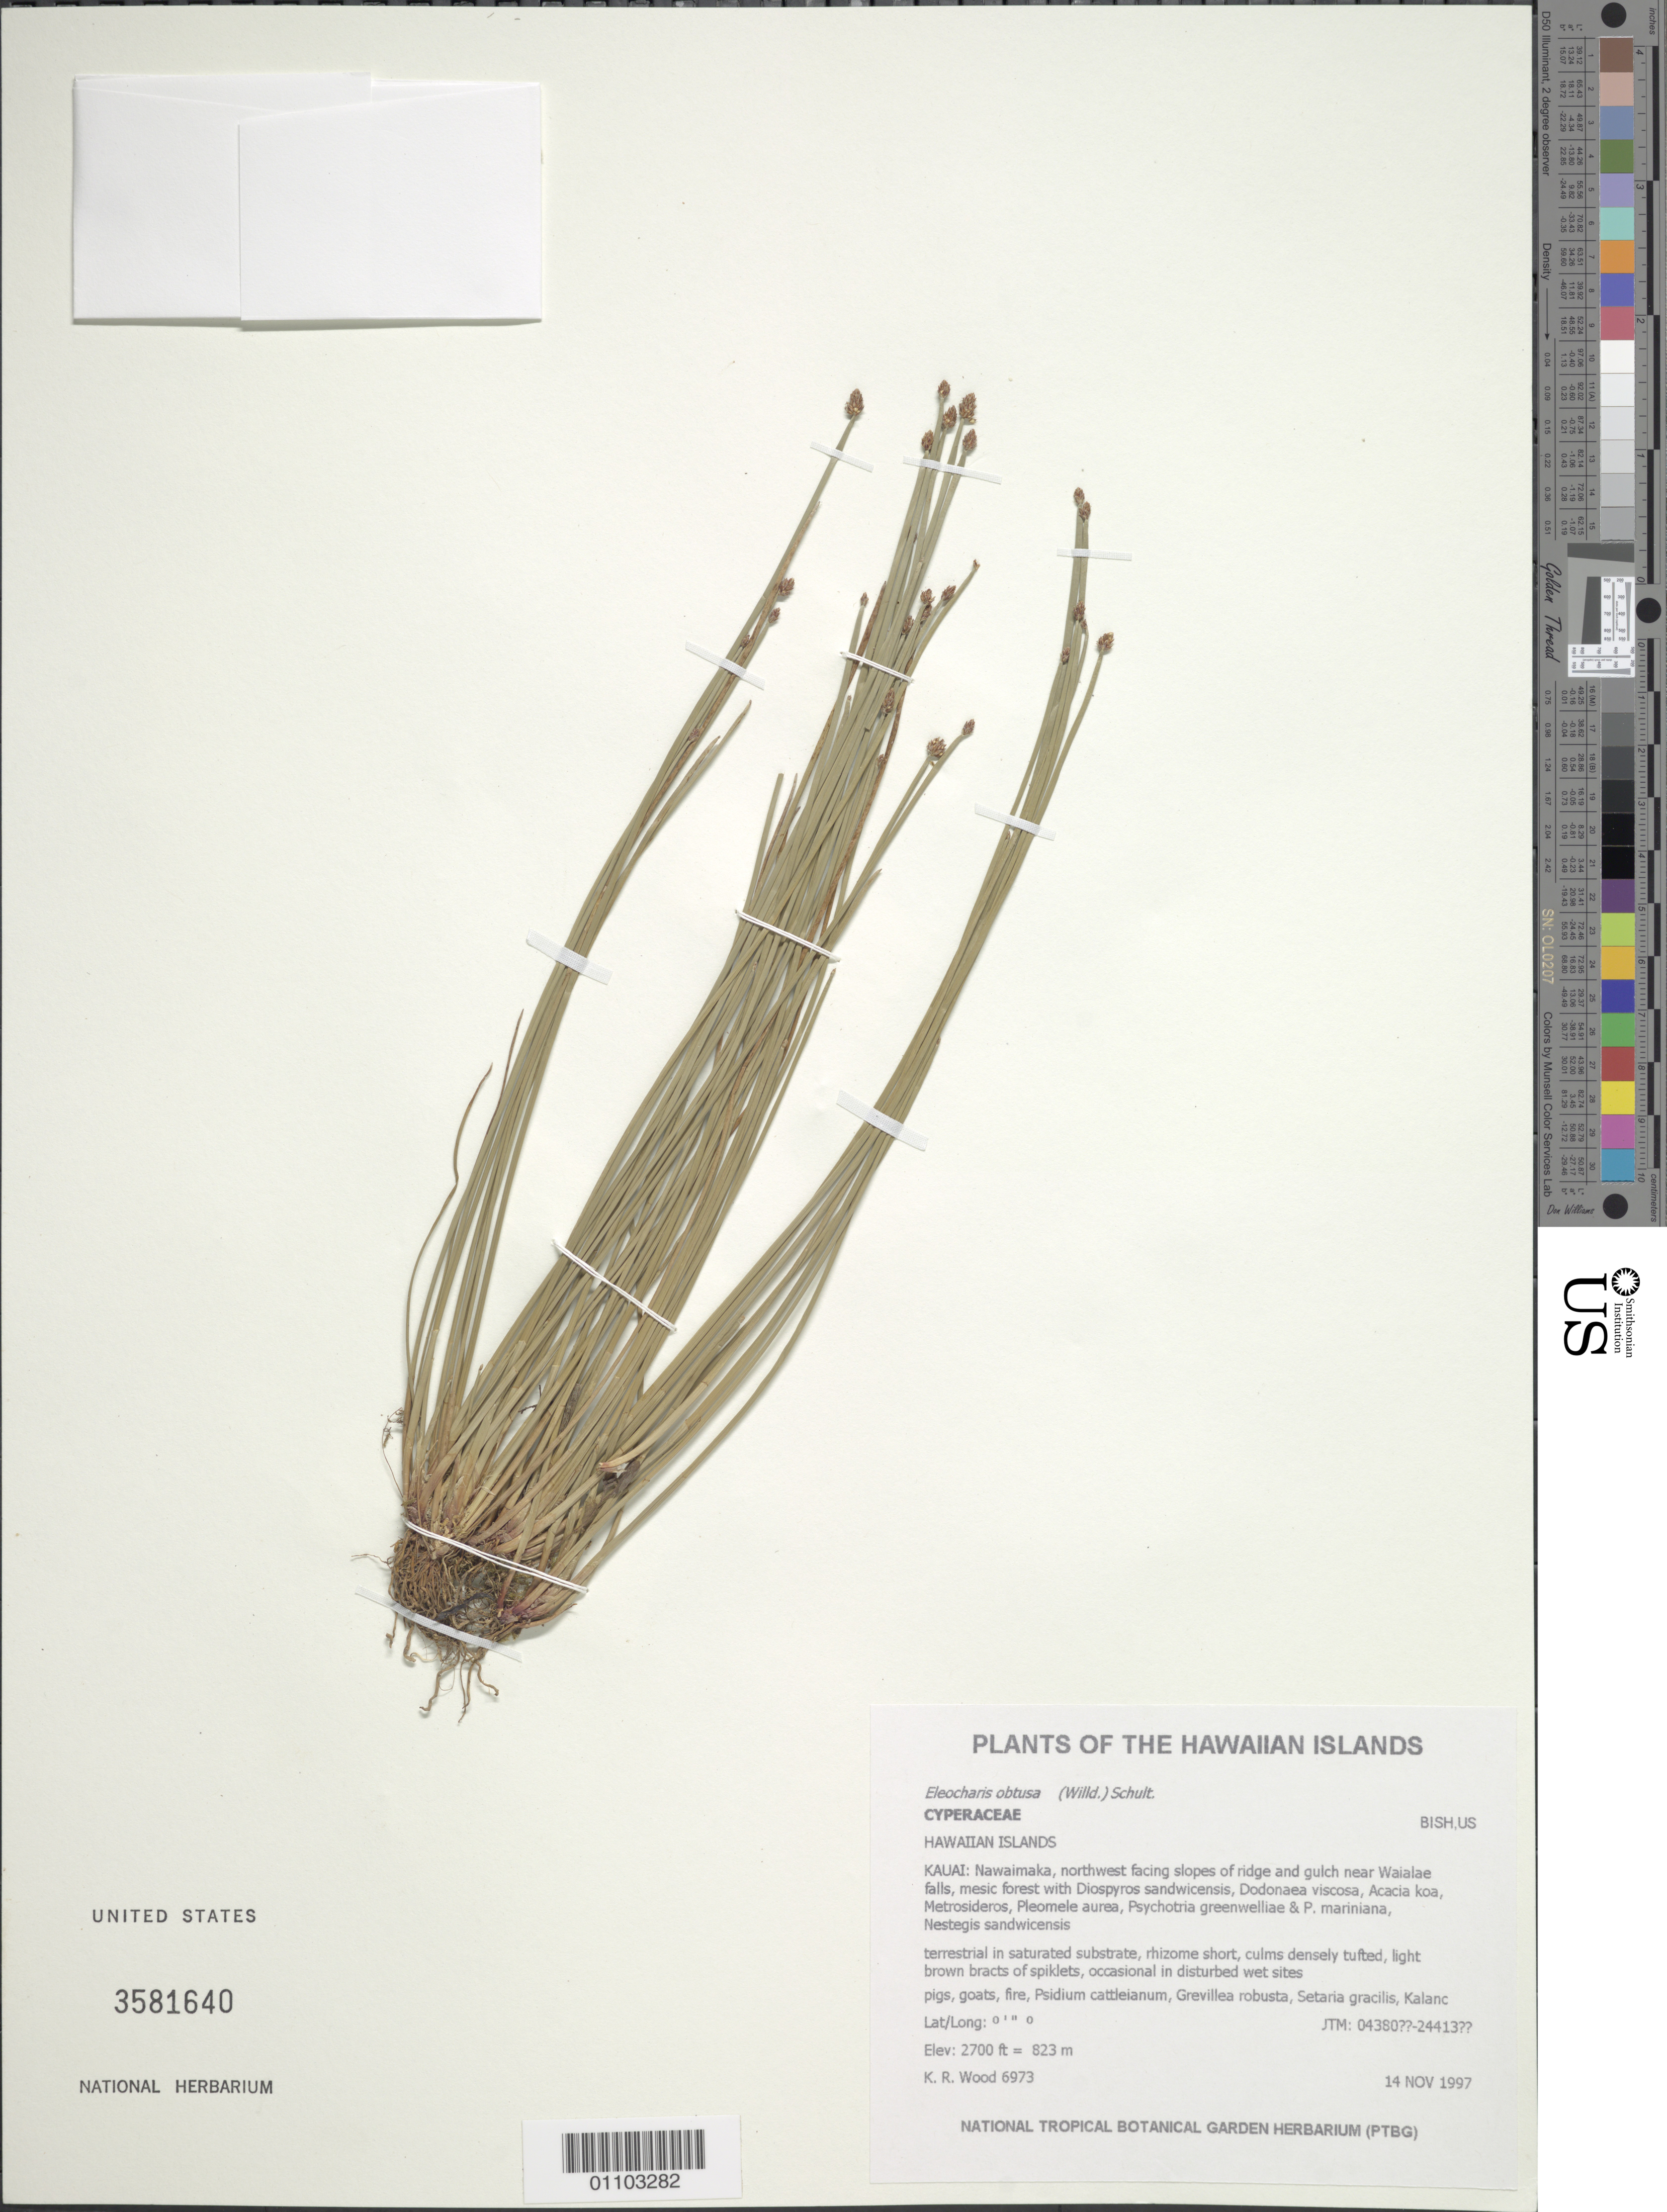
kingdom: Plantae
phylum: Tracheophyta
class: Liliopsida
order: Poales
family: Cyperaceae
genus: Eleocharis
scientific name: Eleocharis obtusa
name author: (Willd.) Schult.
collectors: K. R. Wood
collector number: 6973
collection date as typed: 14 Nov 1997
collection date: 1997-11-14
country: United States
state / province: Hawaii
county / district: Kauai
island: Kaua'i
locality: Nawaimaka, northwest facing slopes of ridge and gulch near Waialae falls.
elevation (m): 823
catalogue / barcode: US 3581640